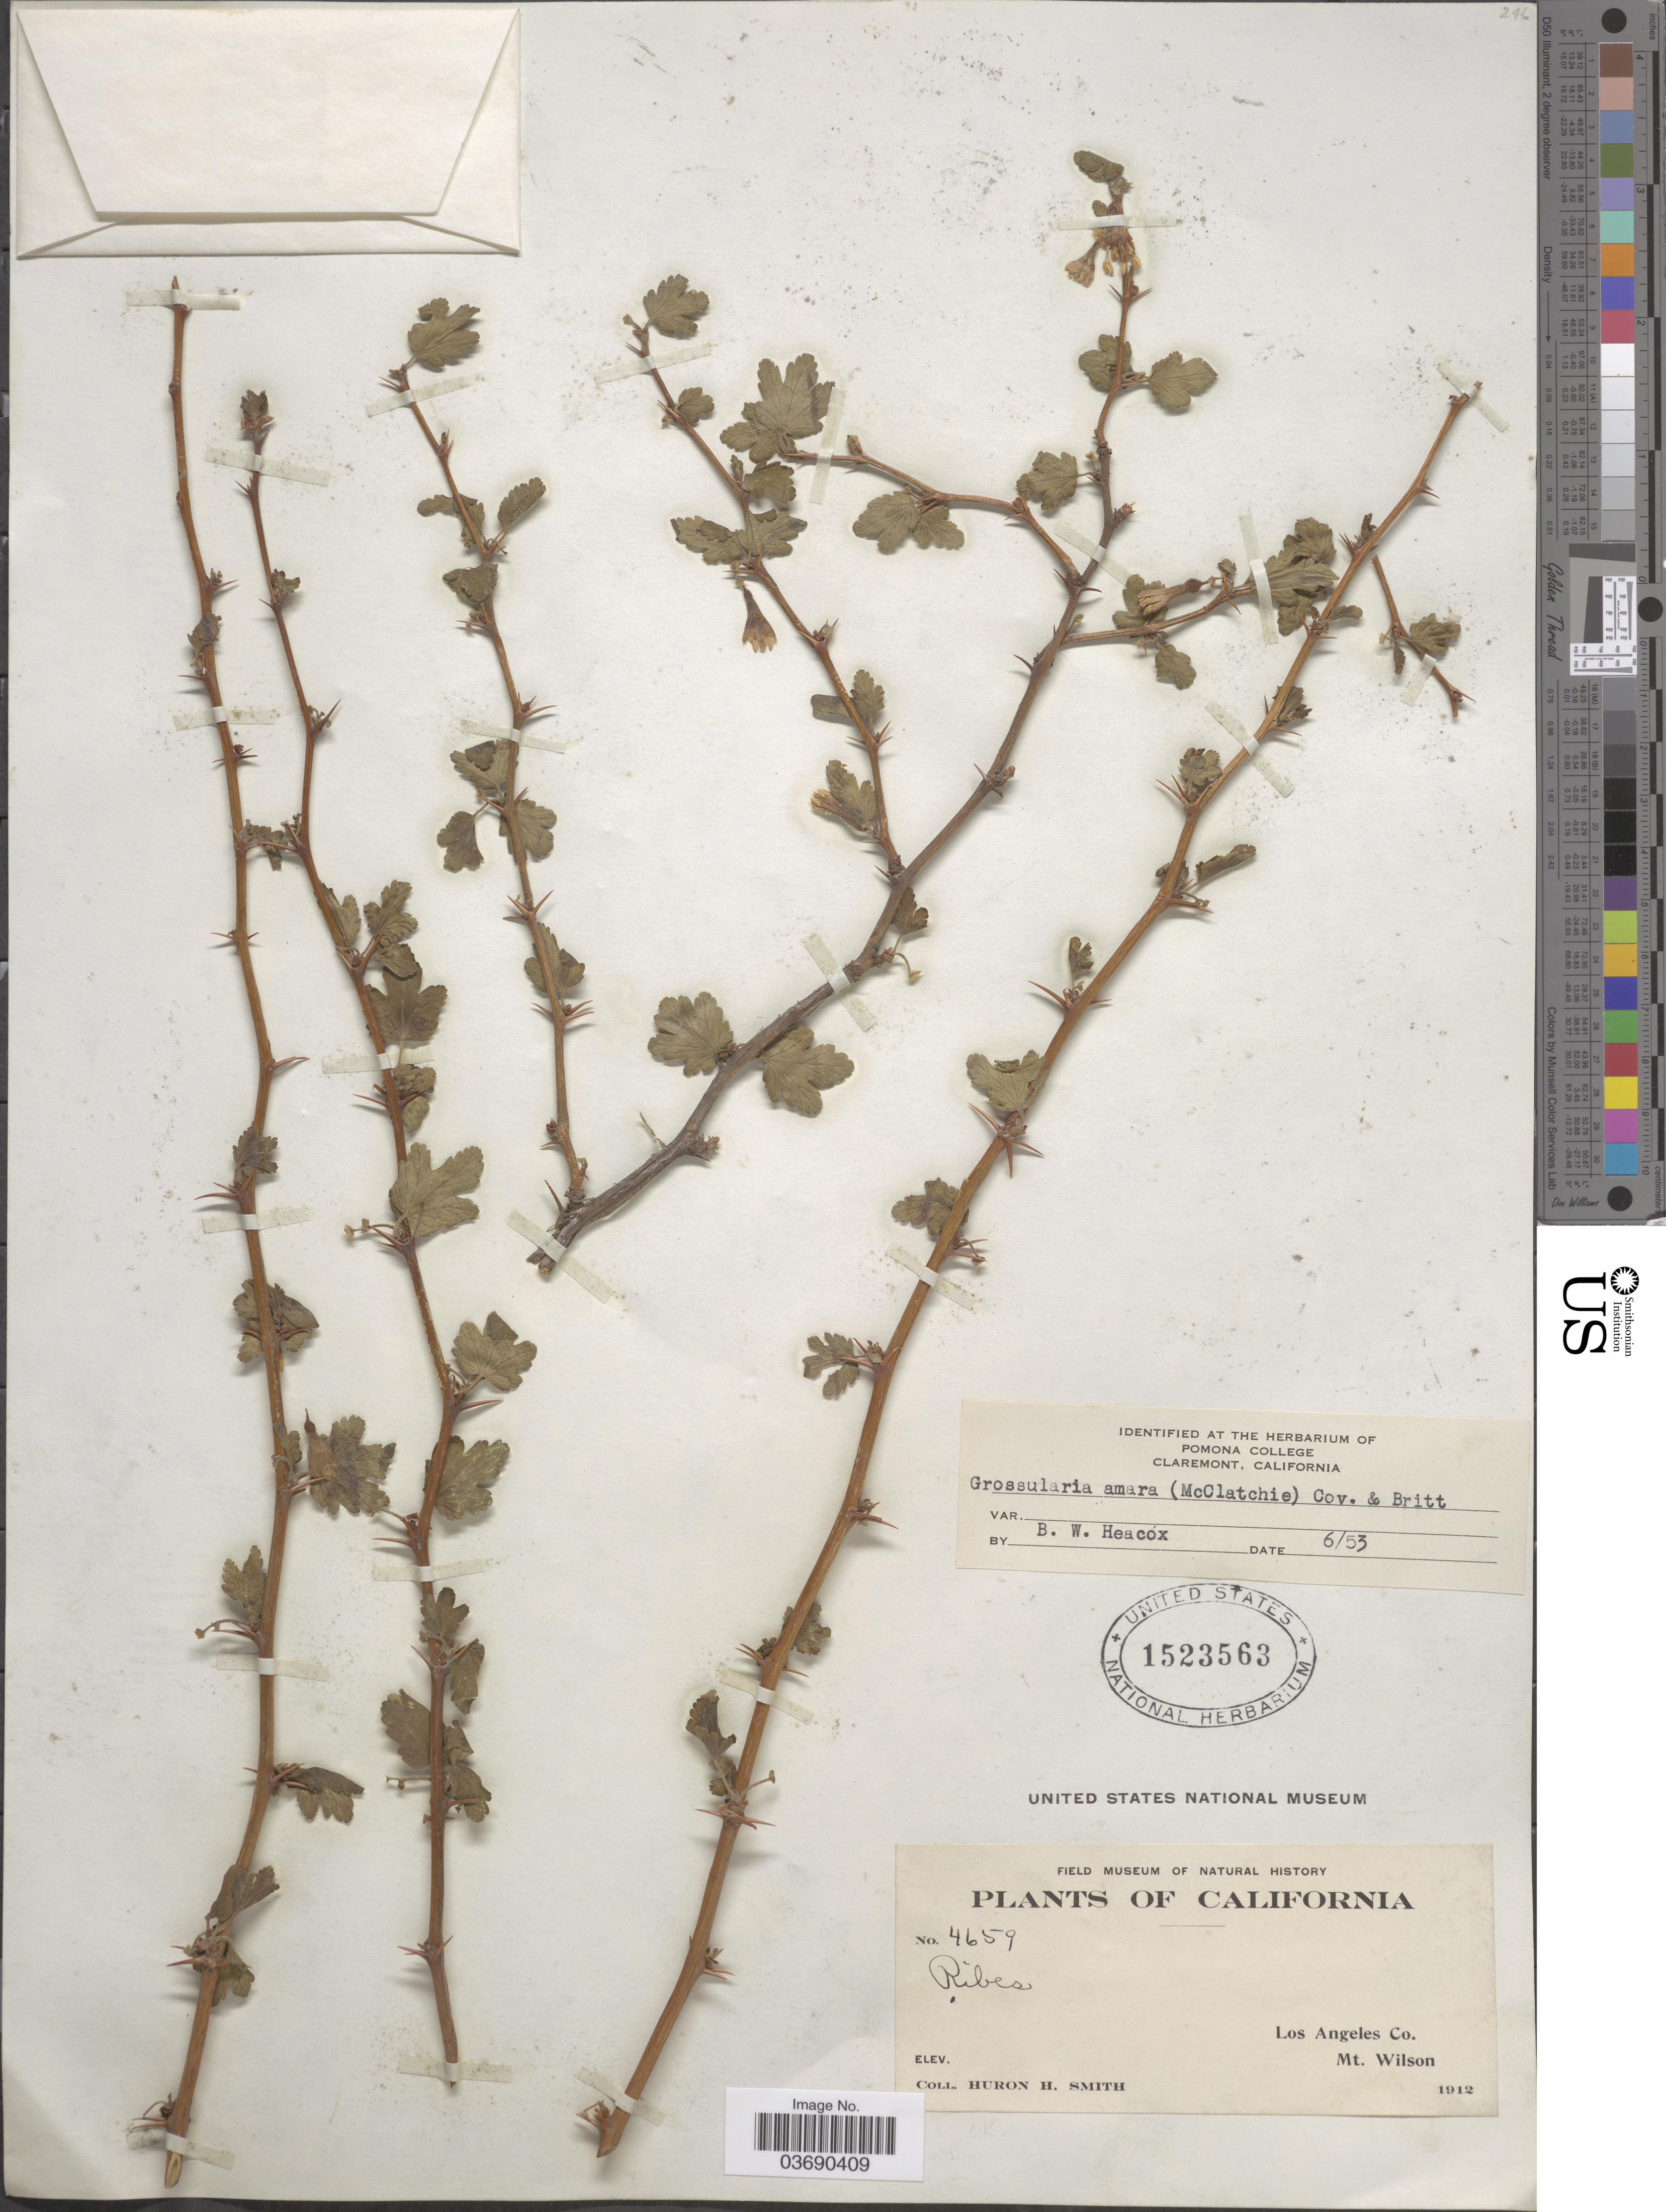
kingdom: Plantae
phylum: Tracheophyta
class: Magnoliopsida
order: Saxifragales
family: Grossulariaceae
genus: Ribes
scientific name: Ribes amarum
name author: McClatchie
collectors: Huron H. Smith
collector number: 4659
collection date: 1912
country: United States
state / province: California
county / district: Los Angeles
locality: Los Angeles Co. Mt. Wilson.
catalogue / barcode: US 1523563